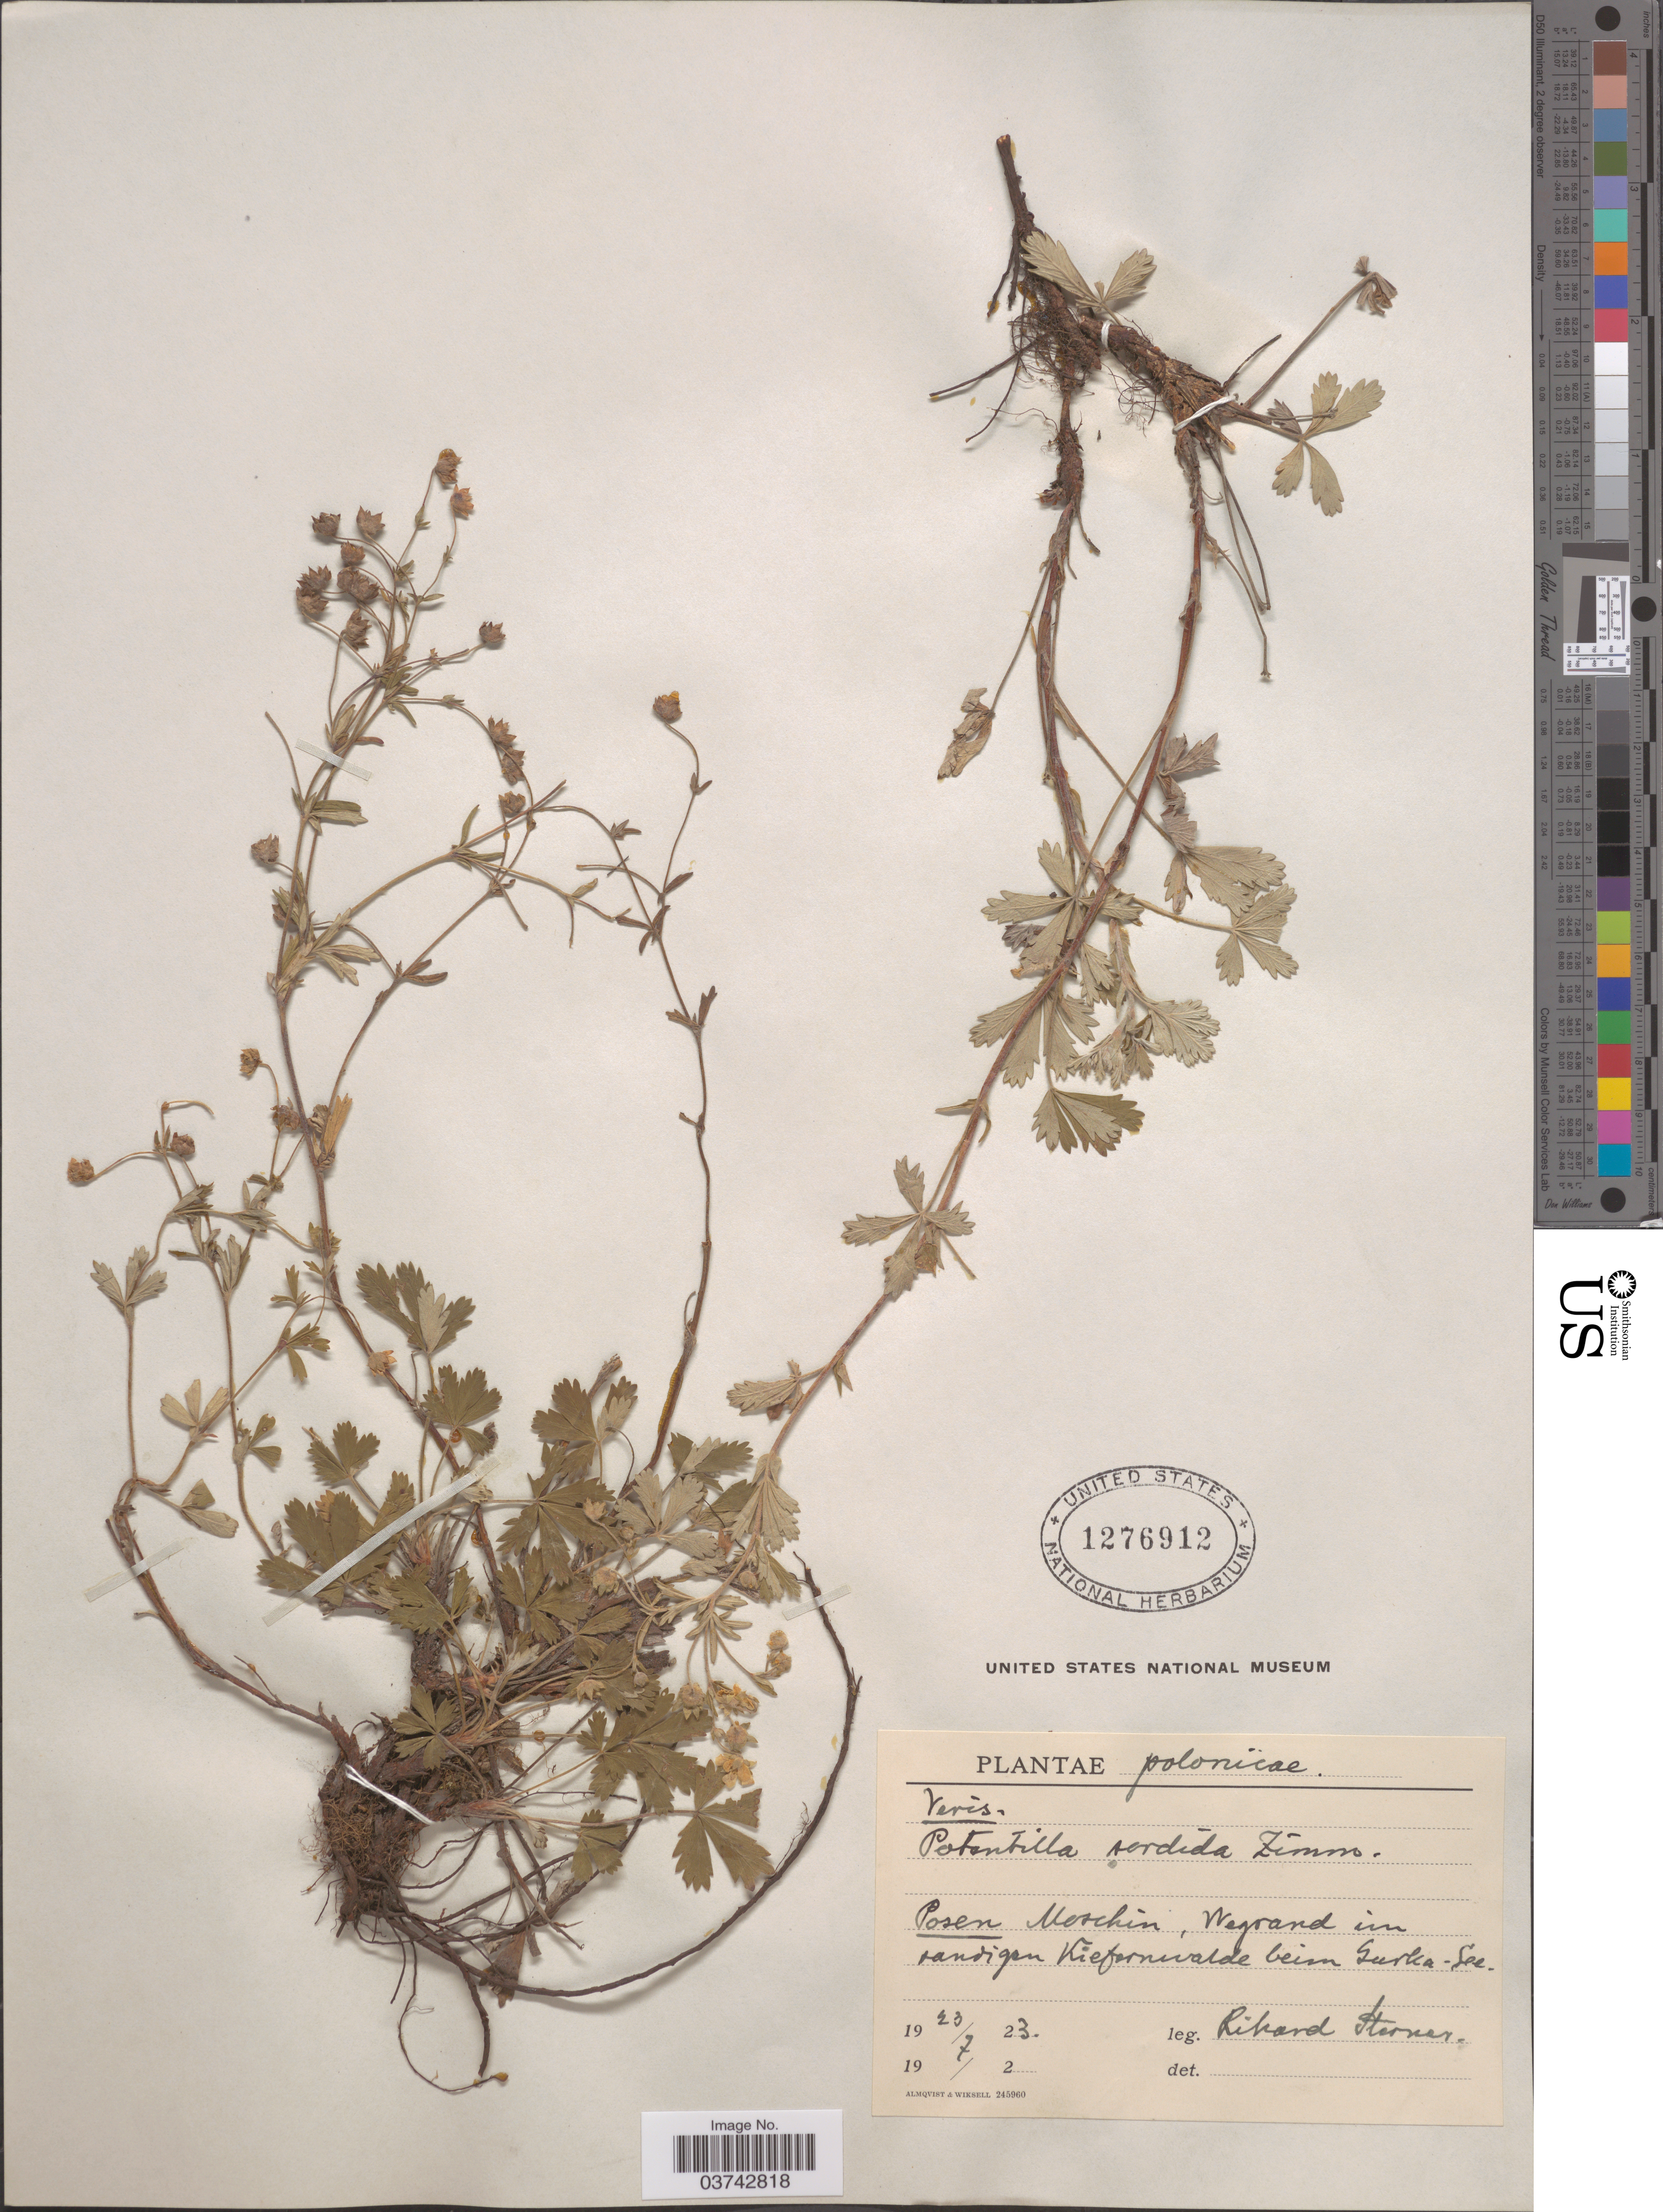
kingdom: Plantae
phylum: Tracheophyta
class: Magnoliopsida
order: Rosales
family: Rosaceae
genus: Potentilla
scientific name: Potentilla sordida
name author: Fr. ex Aspegren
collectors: R. Horner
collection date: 1923-07-23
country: Poland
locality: Polonicæ. Posen Meschin, Wegrand im sandigen Kiefernwalde beim Gurlca-Sec.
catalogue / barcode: US 1276912